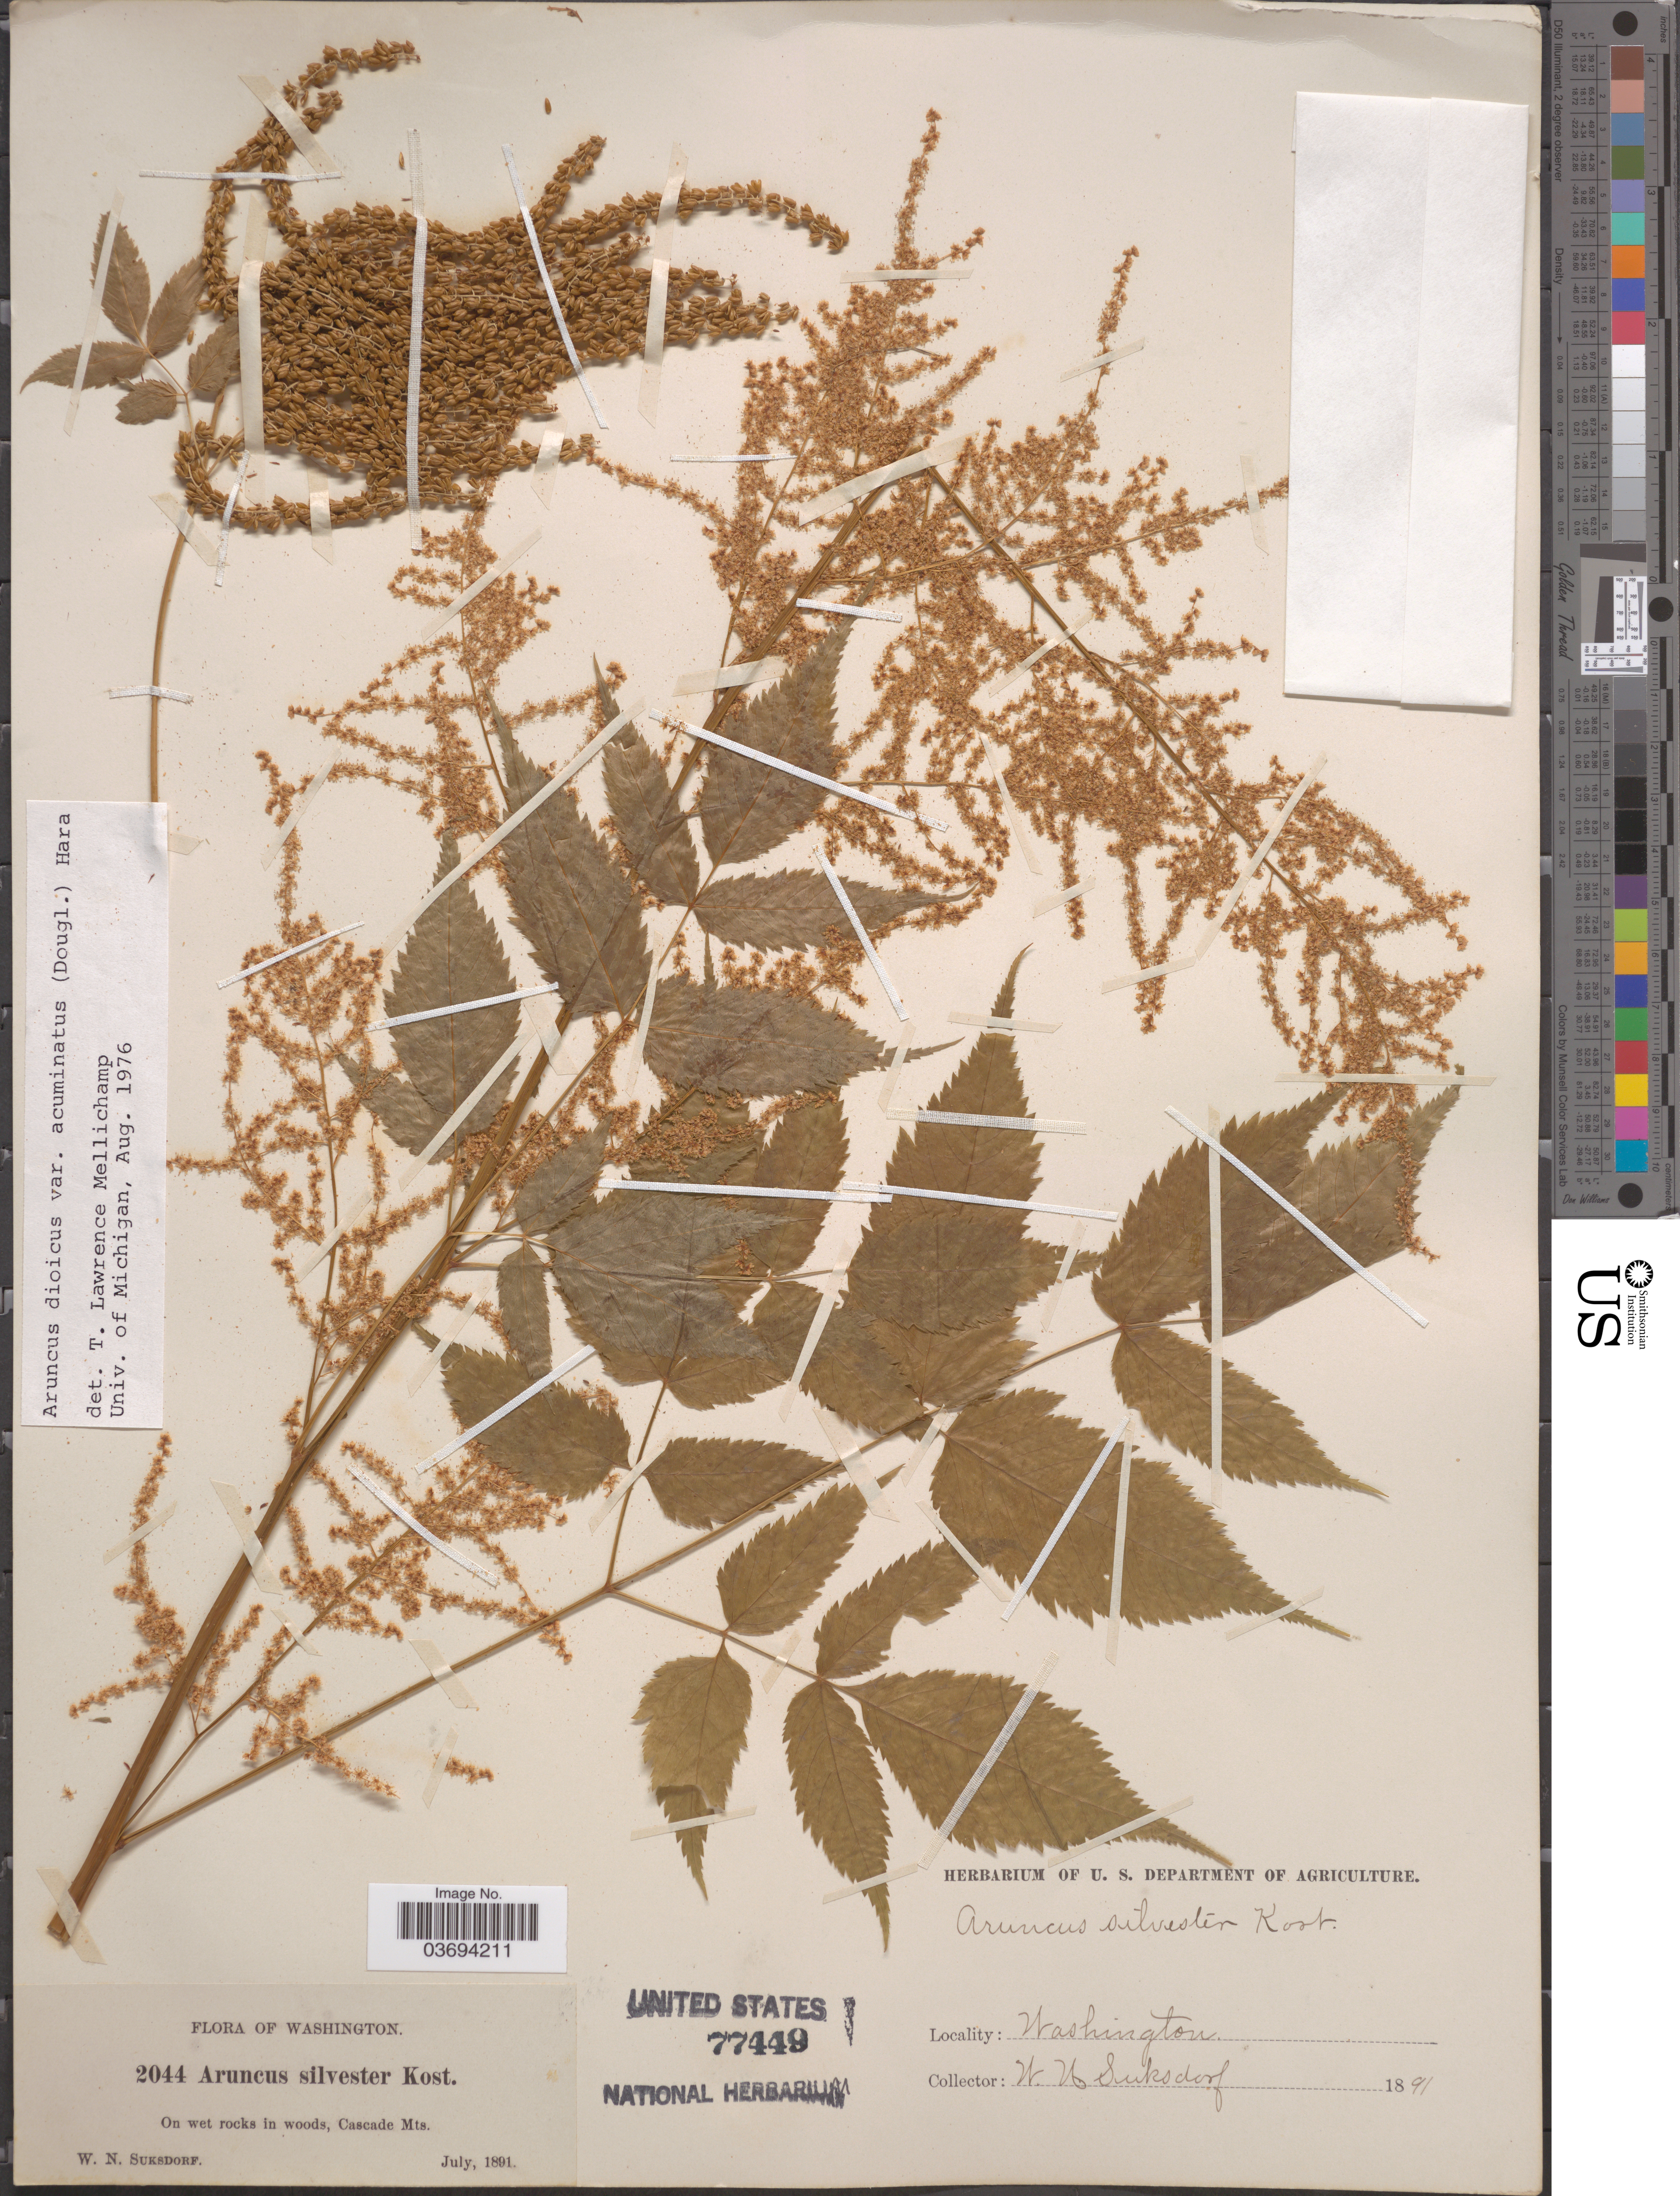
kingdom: Plantae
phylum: Tracheophyta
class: Magnoliopsida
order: Rosales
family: Rosaceae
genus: Aruncus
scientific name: Aruncus dioicus var. acuminatus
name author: (Rydb.) H. Hara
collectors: W. N. Suksdorf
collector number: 2044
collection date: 1891-07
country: United States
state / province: Washington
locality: Cascade Mts.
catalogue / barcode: US 77449